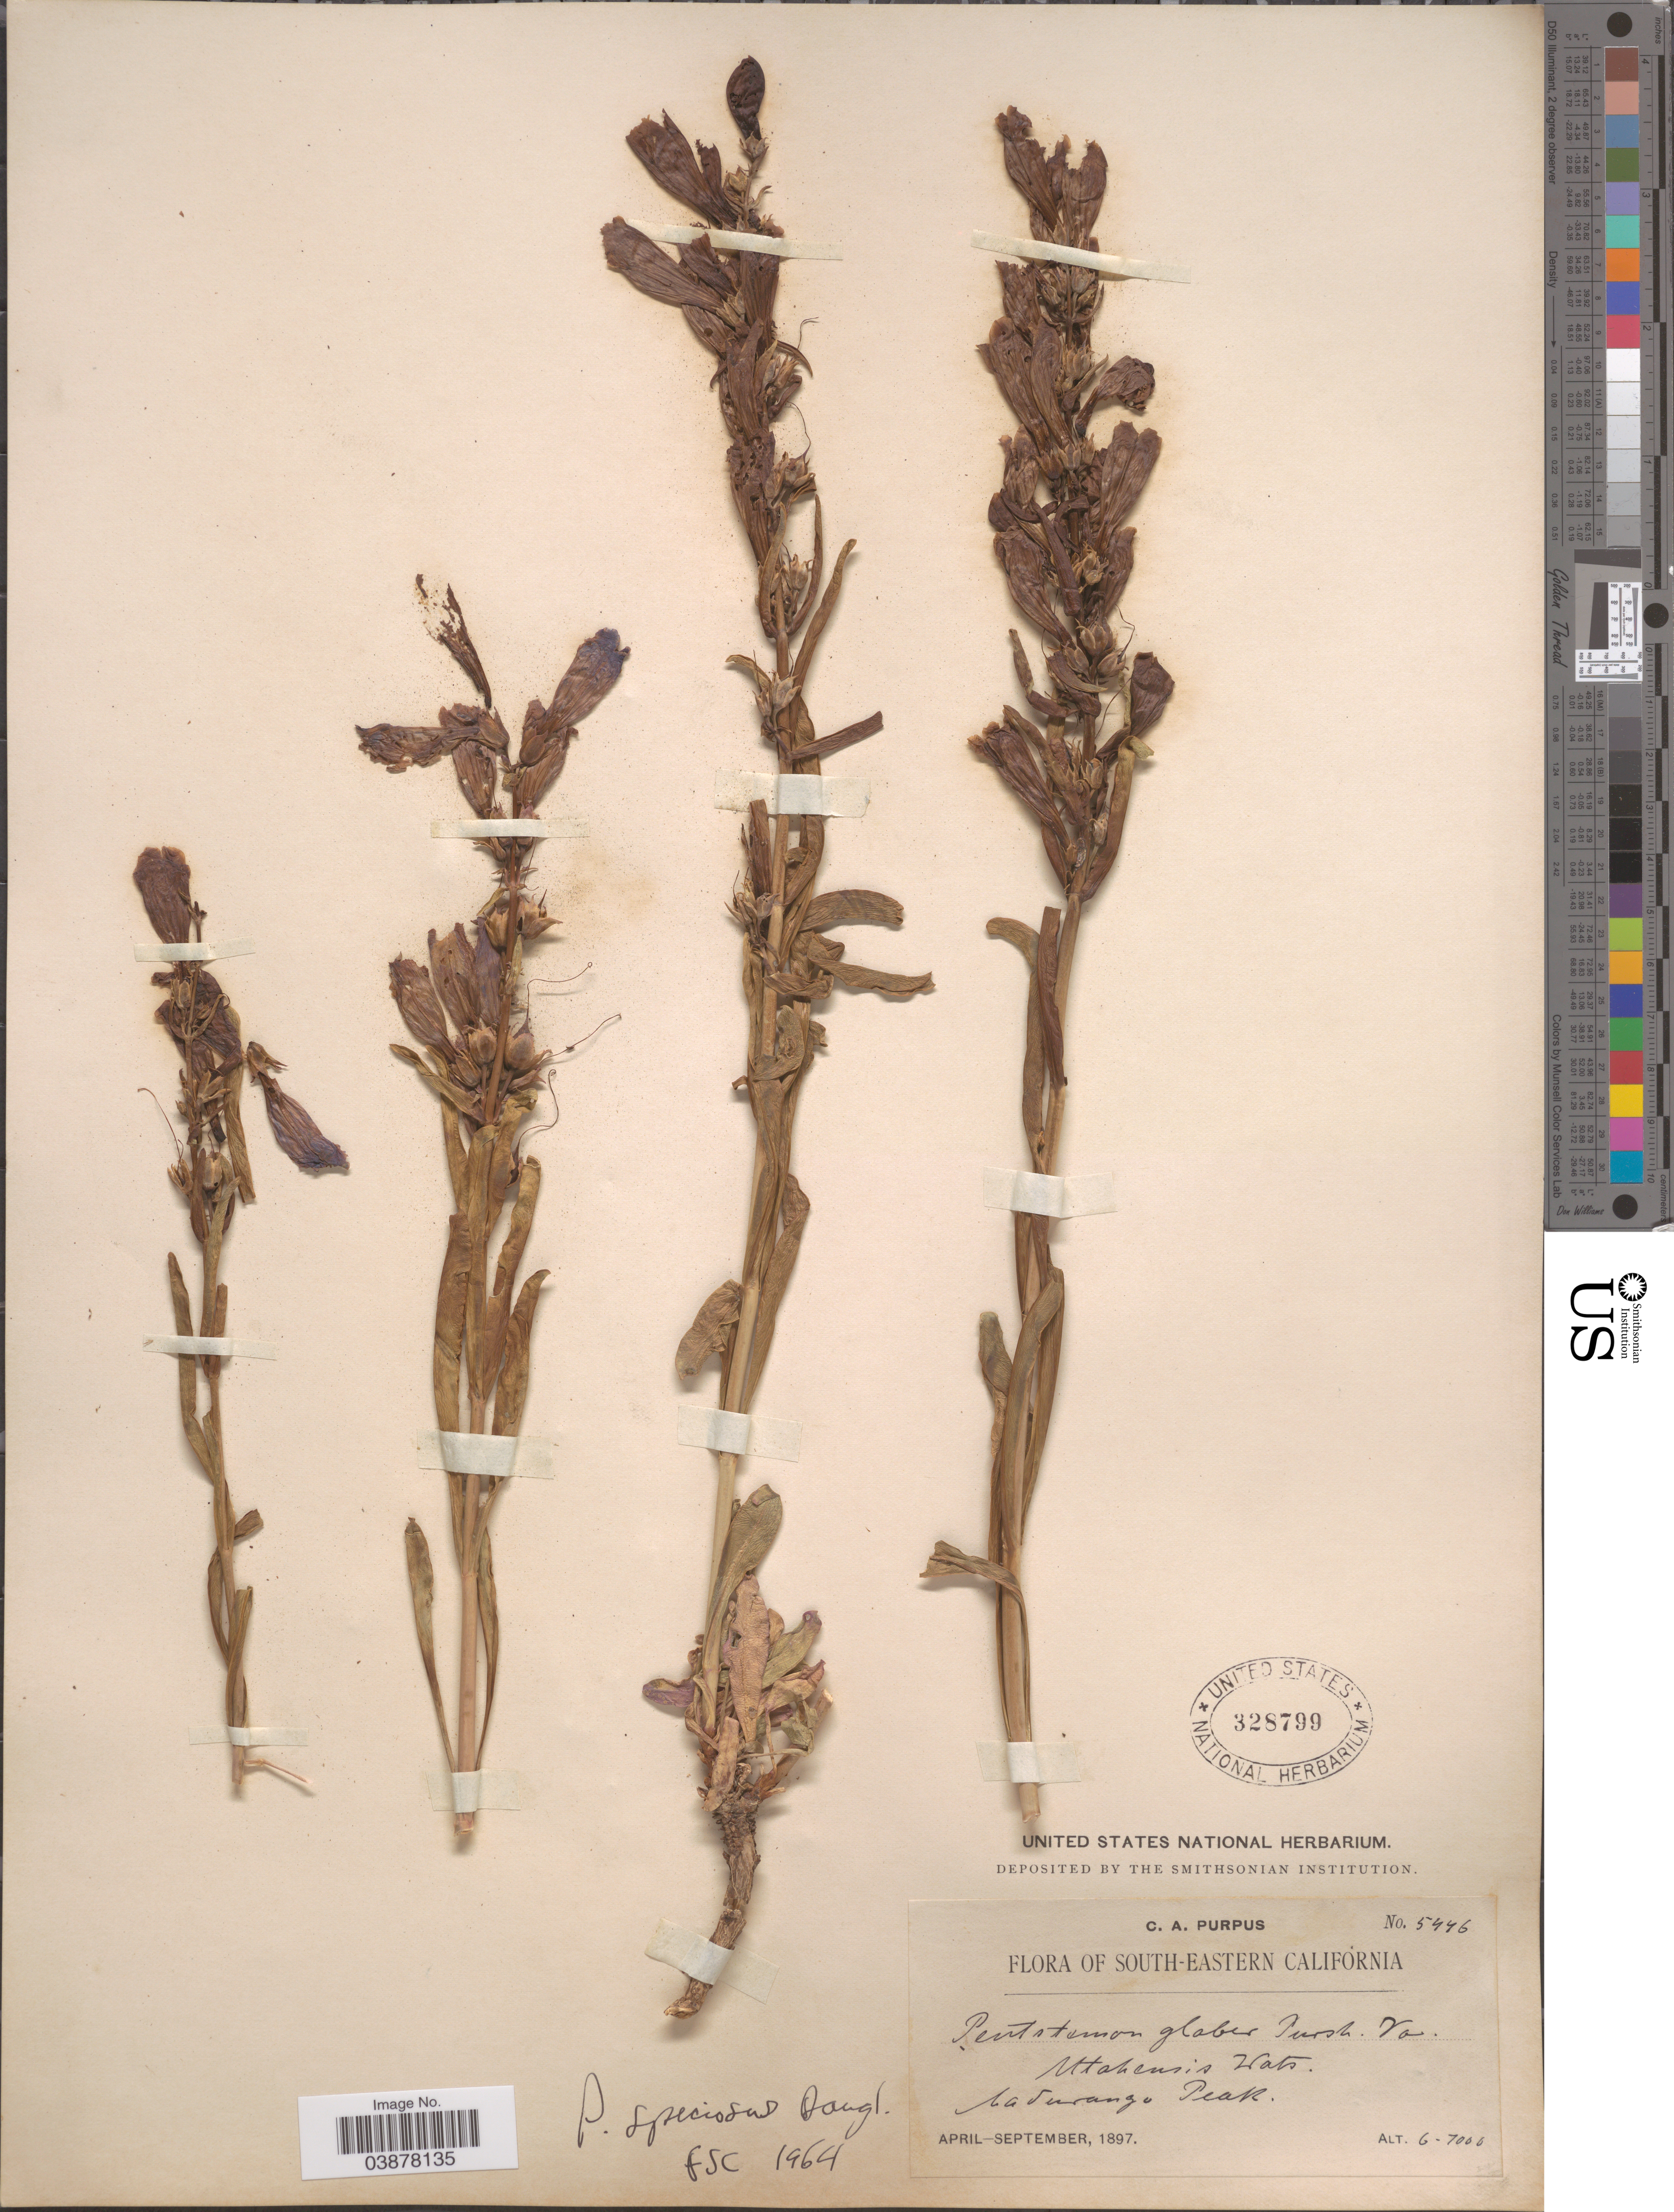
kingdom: Plantae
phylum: Tracheophyta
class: Magnoliopsida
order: Lamiales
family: Plantaginaceae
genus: Penstemon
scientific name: Penstemon speciosus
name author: Douglas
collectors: C. A. Purpus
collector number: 5446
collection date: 1897-04/1897-09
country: United States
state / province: California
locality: South-Eastern California. Madurango Peak.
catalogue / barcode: US 328799